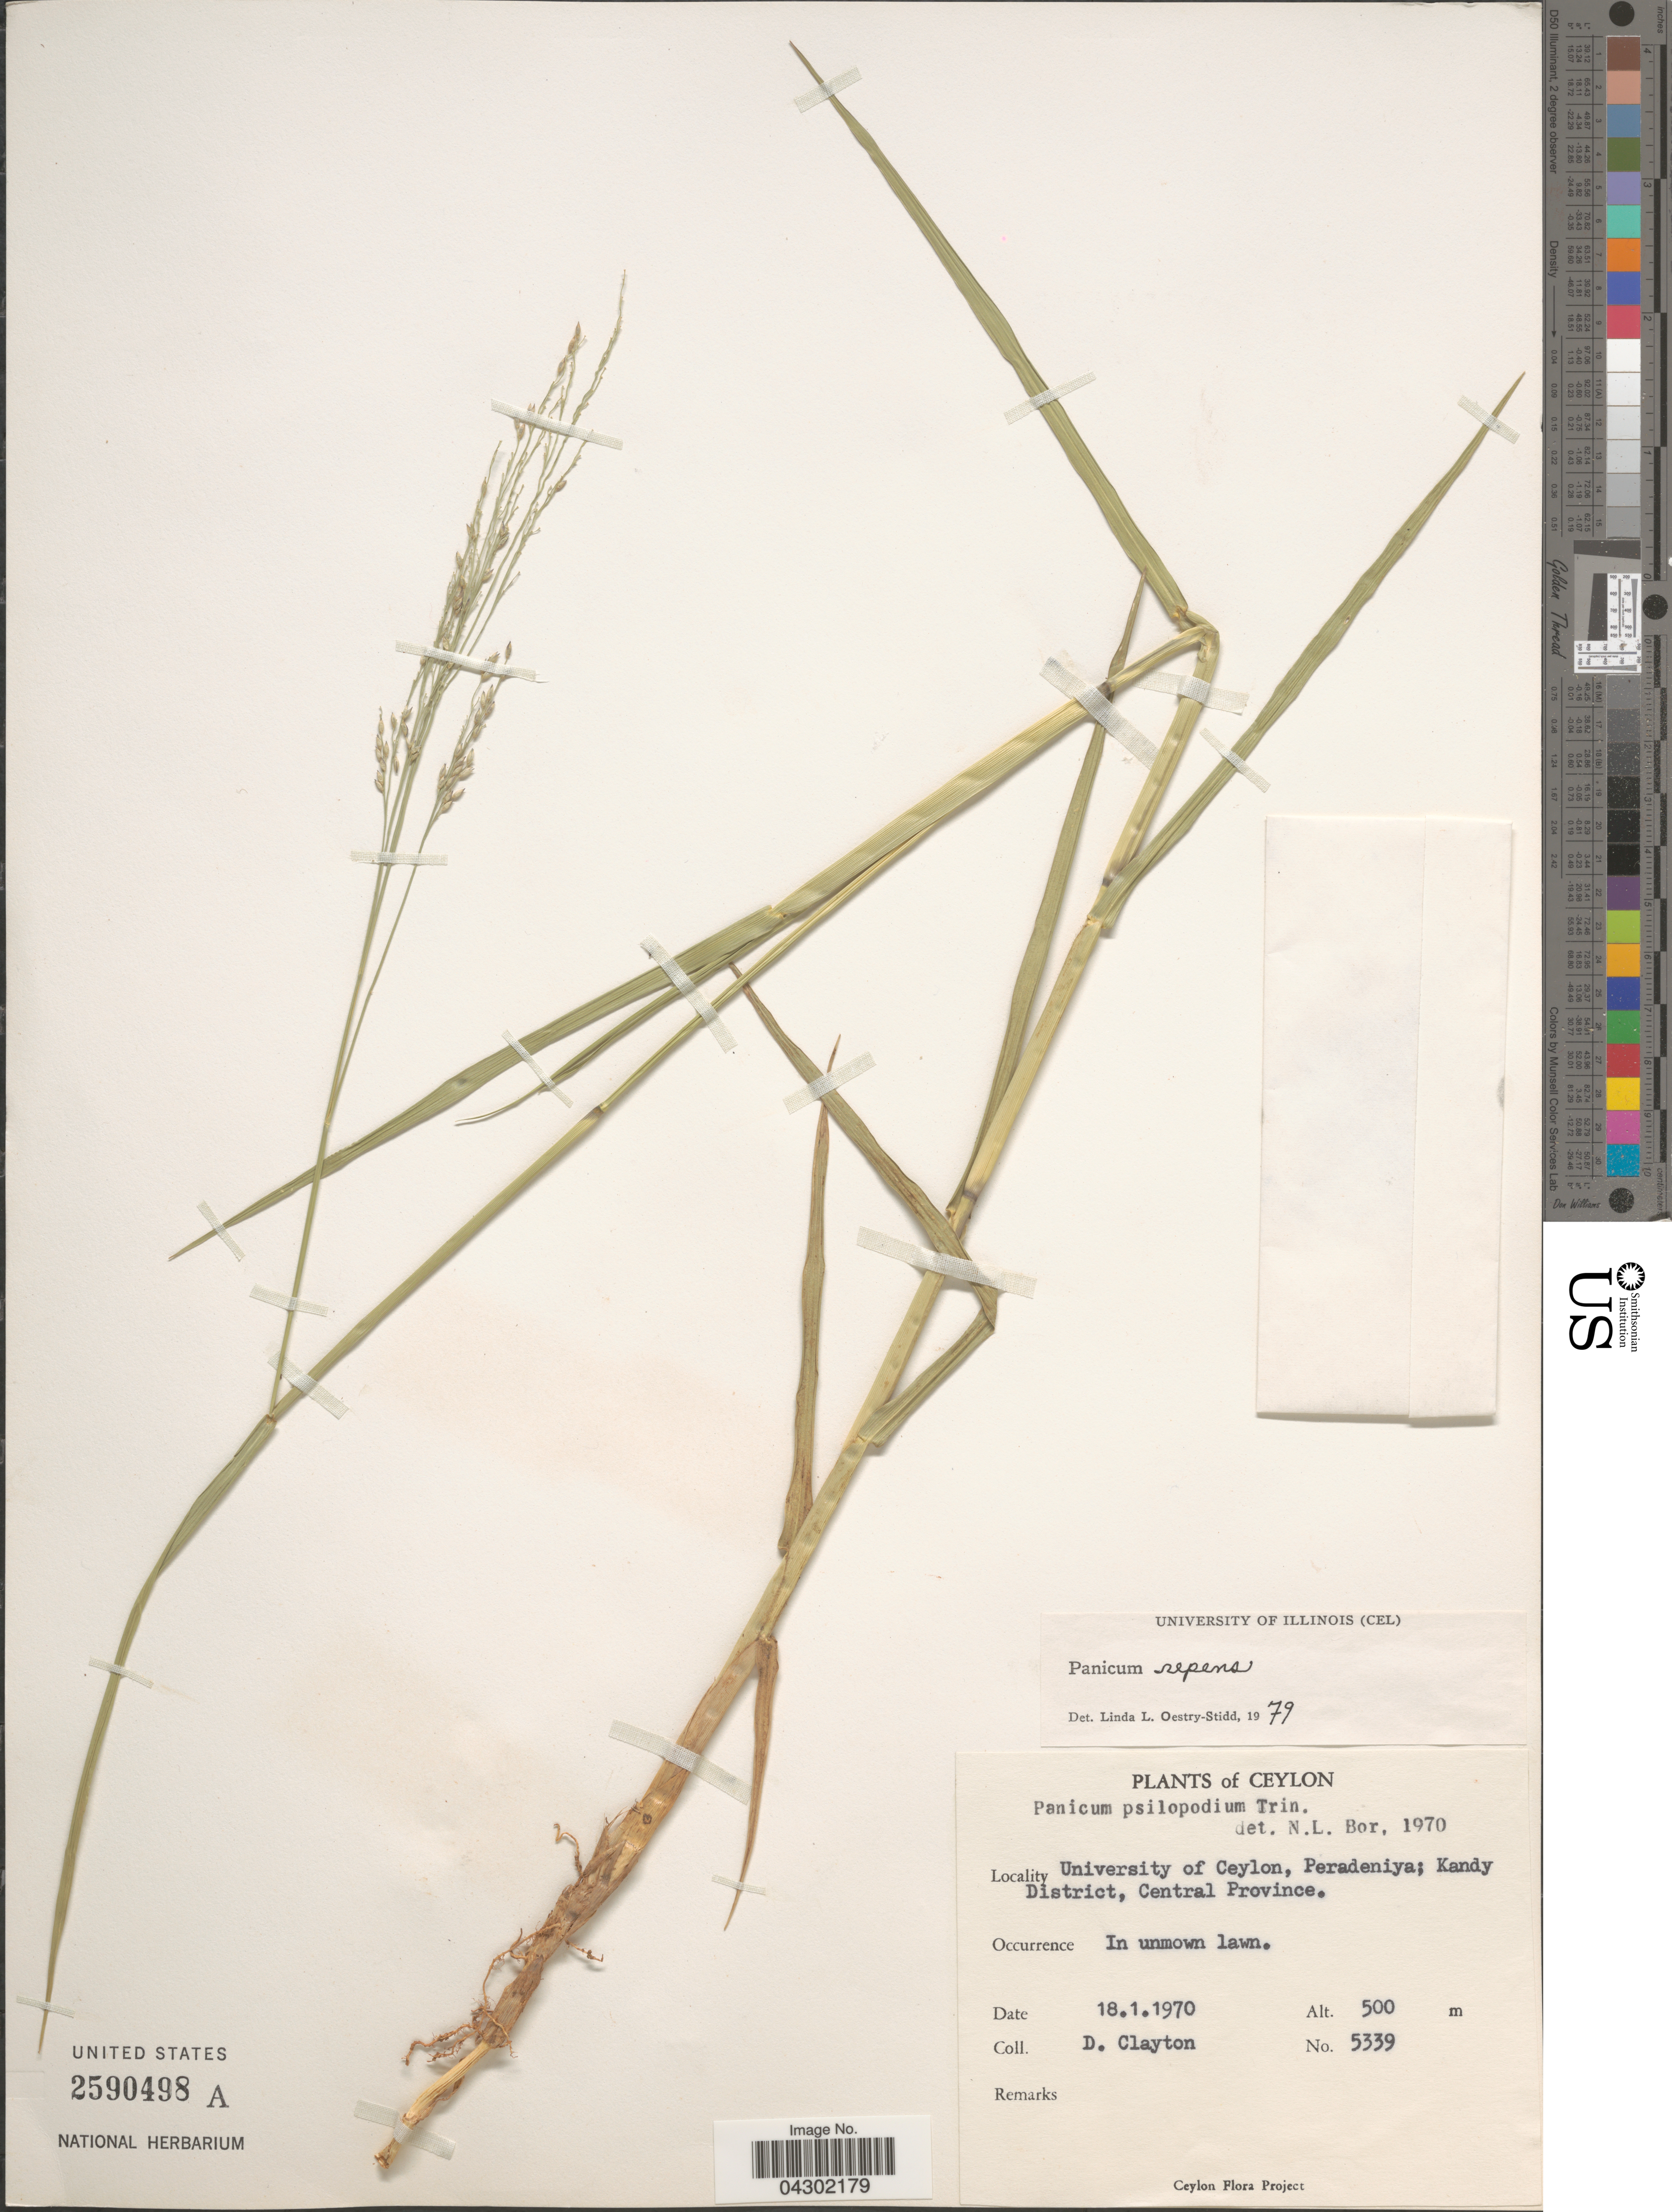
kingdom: Plantae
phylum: Tracheophyta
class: Liliopsida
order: Poales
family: Poaceae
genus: Panicum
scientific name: Panicum repens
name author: L.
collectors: D. Clayton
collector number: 5339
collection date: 1970-01-18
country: Sri Lanka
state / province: Central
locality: Ceylon. University of Ceylon, Peradeniya; Kandy District.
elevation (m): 500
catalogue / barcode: US 2590498A